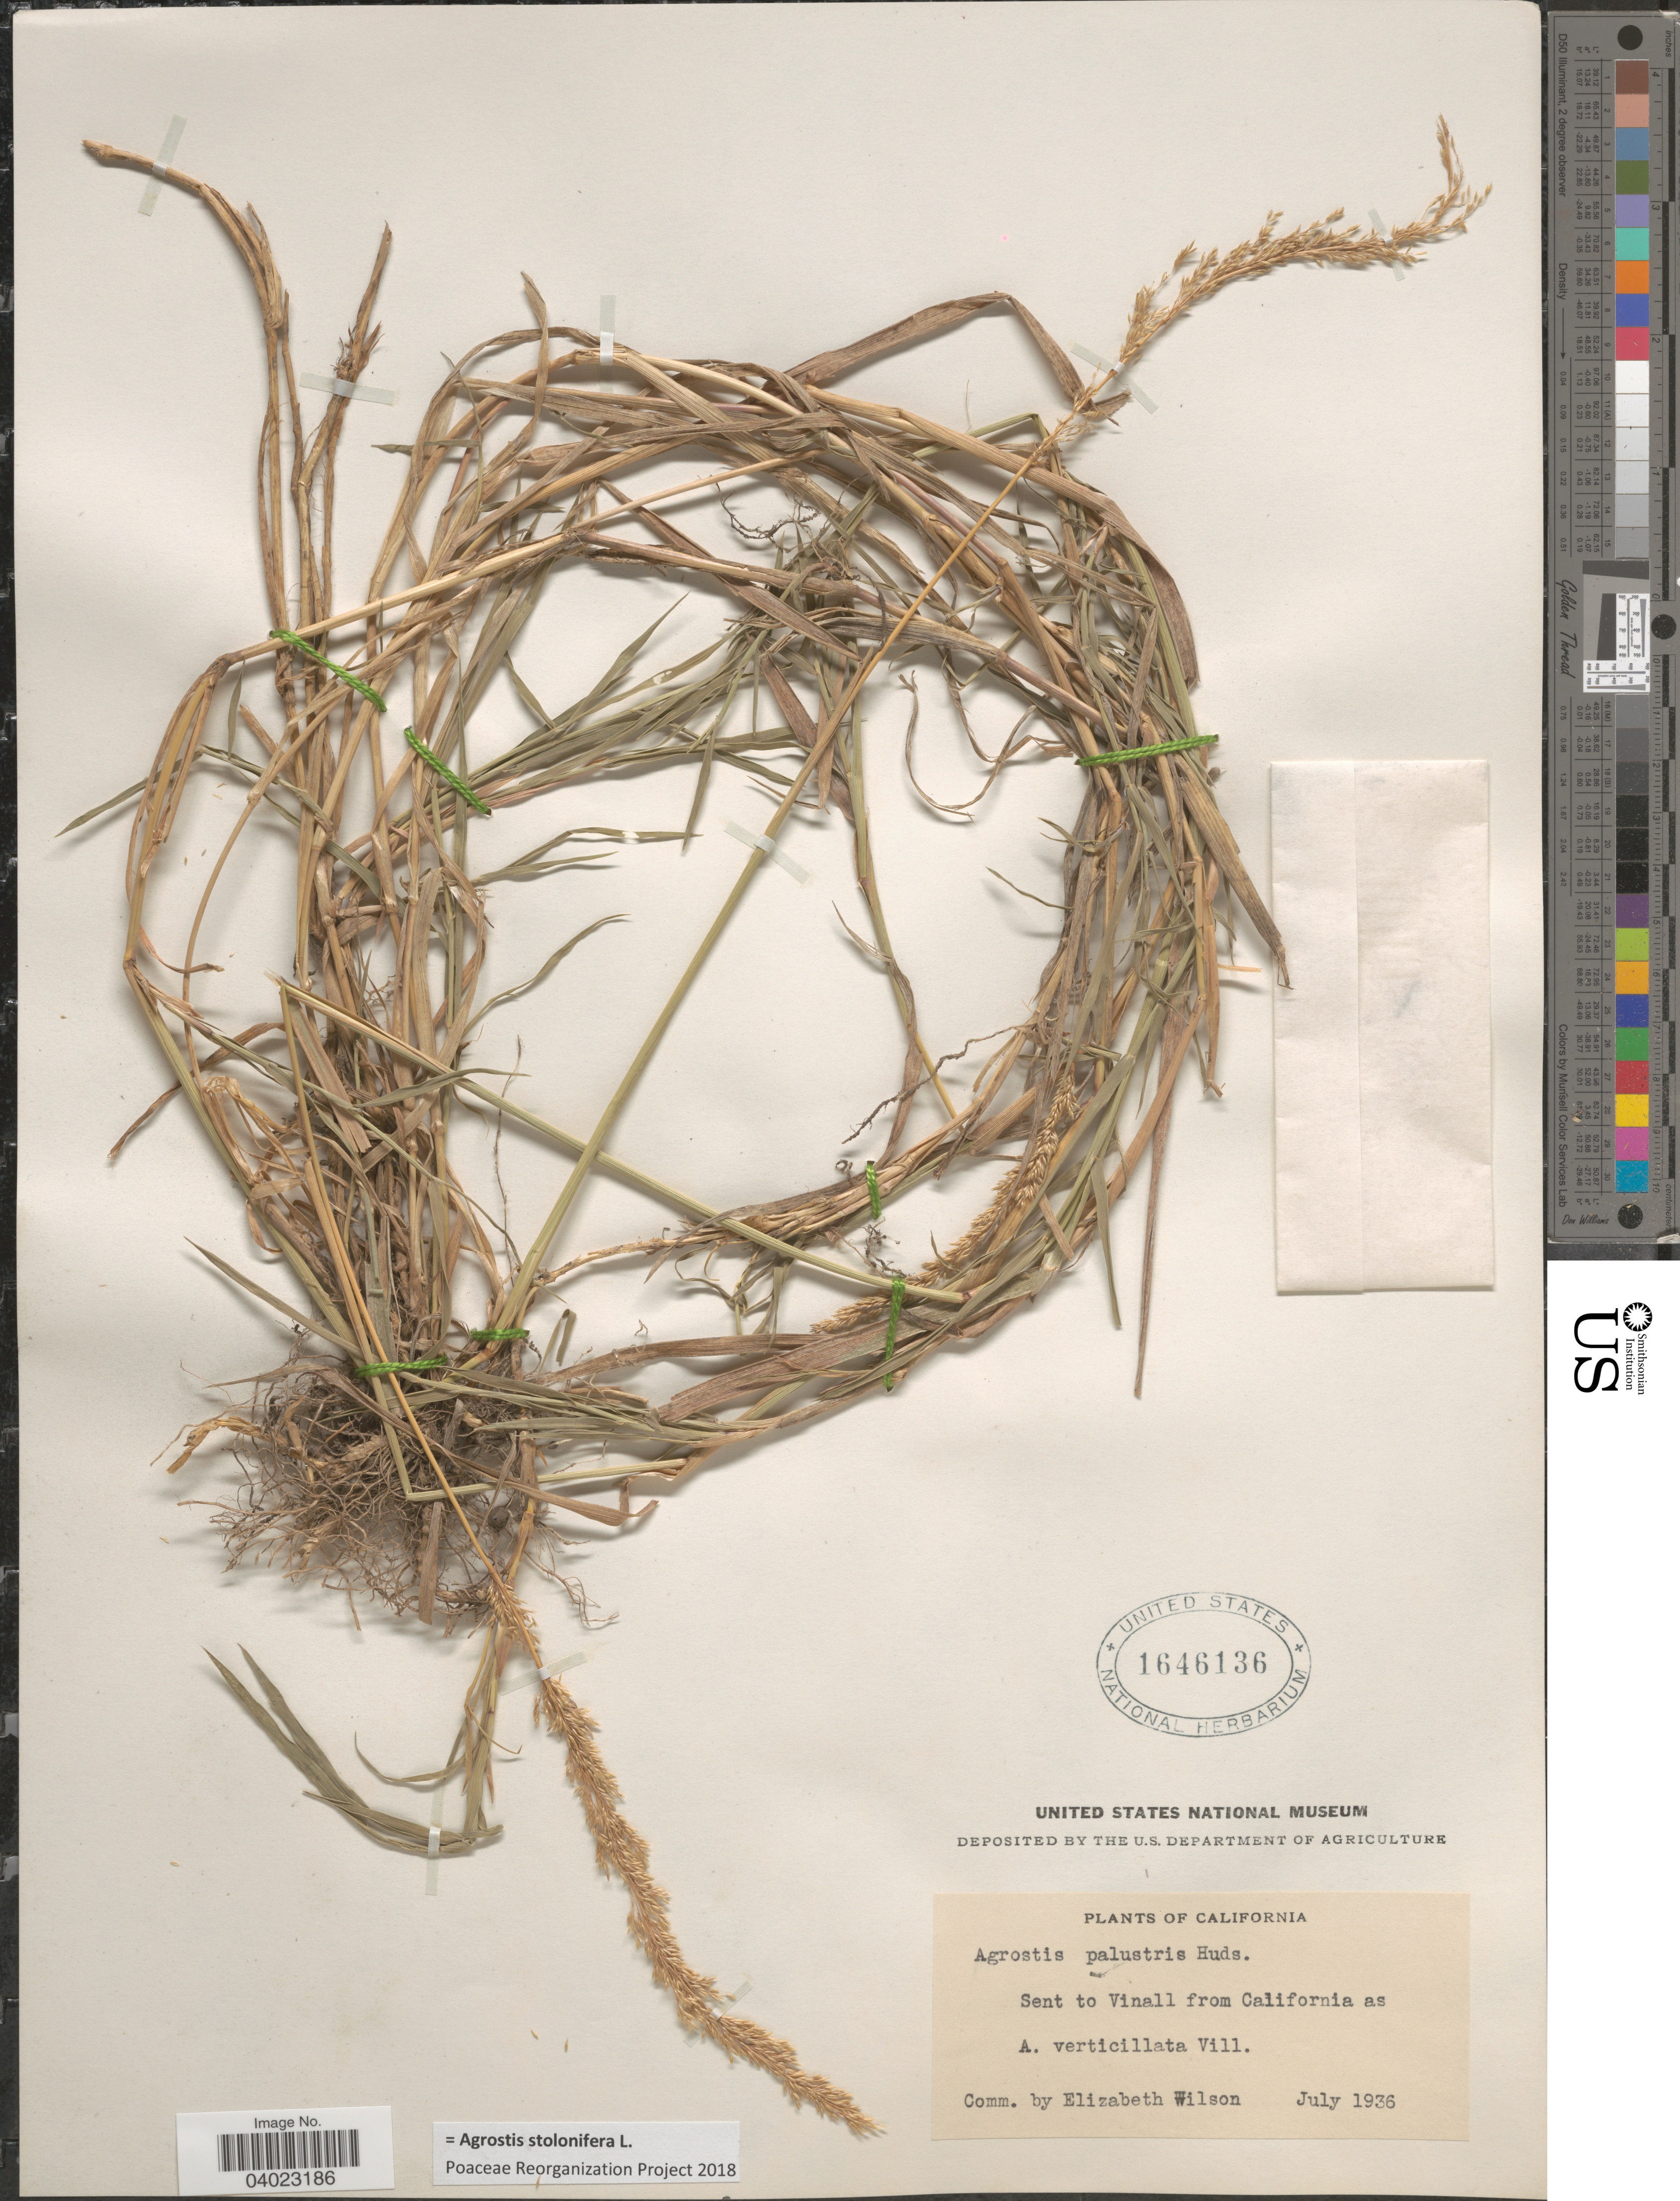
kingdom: Plantae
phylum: Tracheophyta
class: Liliopsida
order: Poales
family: Poaceae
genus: Agrostis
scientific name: Agrostis stolonifera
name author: L.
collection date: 1936-07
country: United States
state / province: California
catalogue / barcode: US 1646136